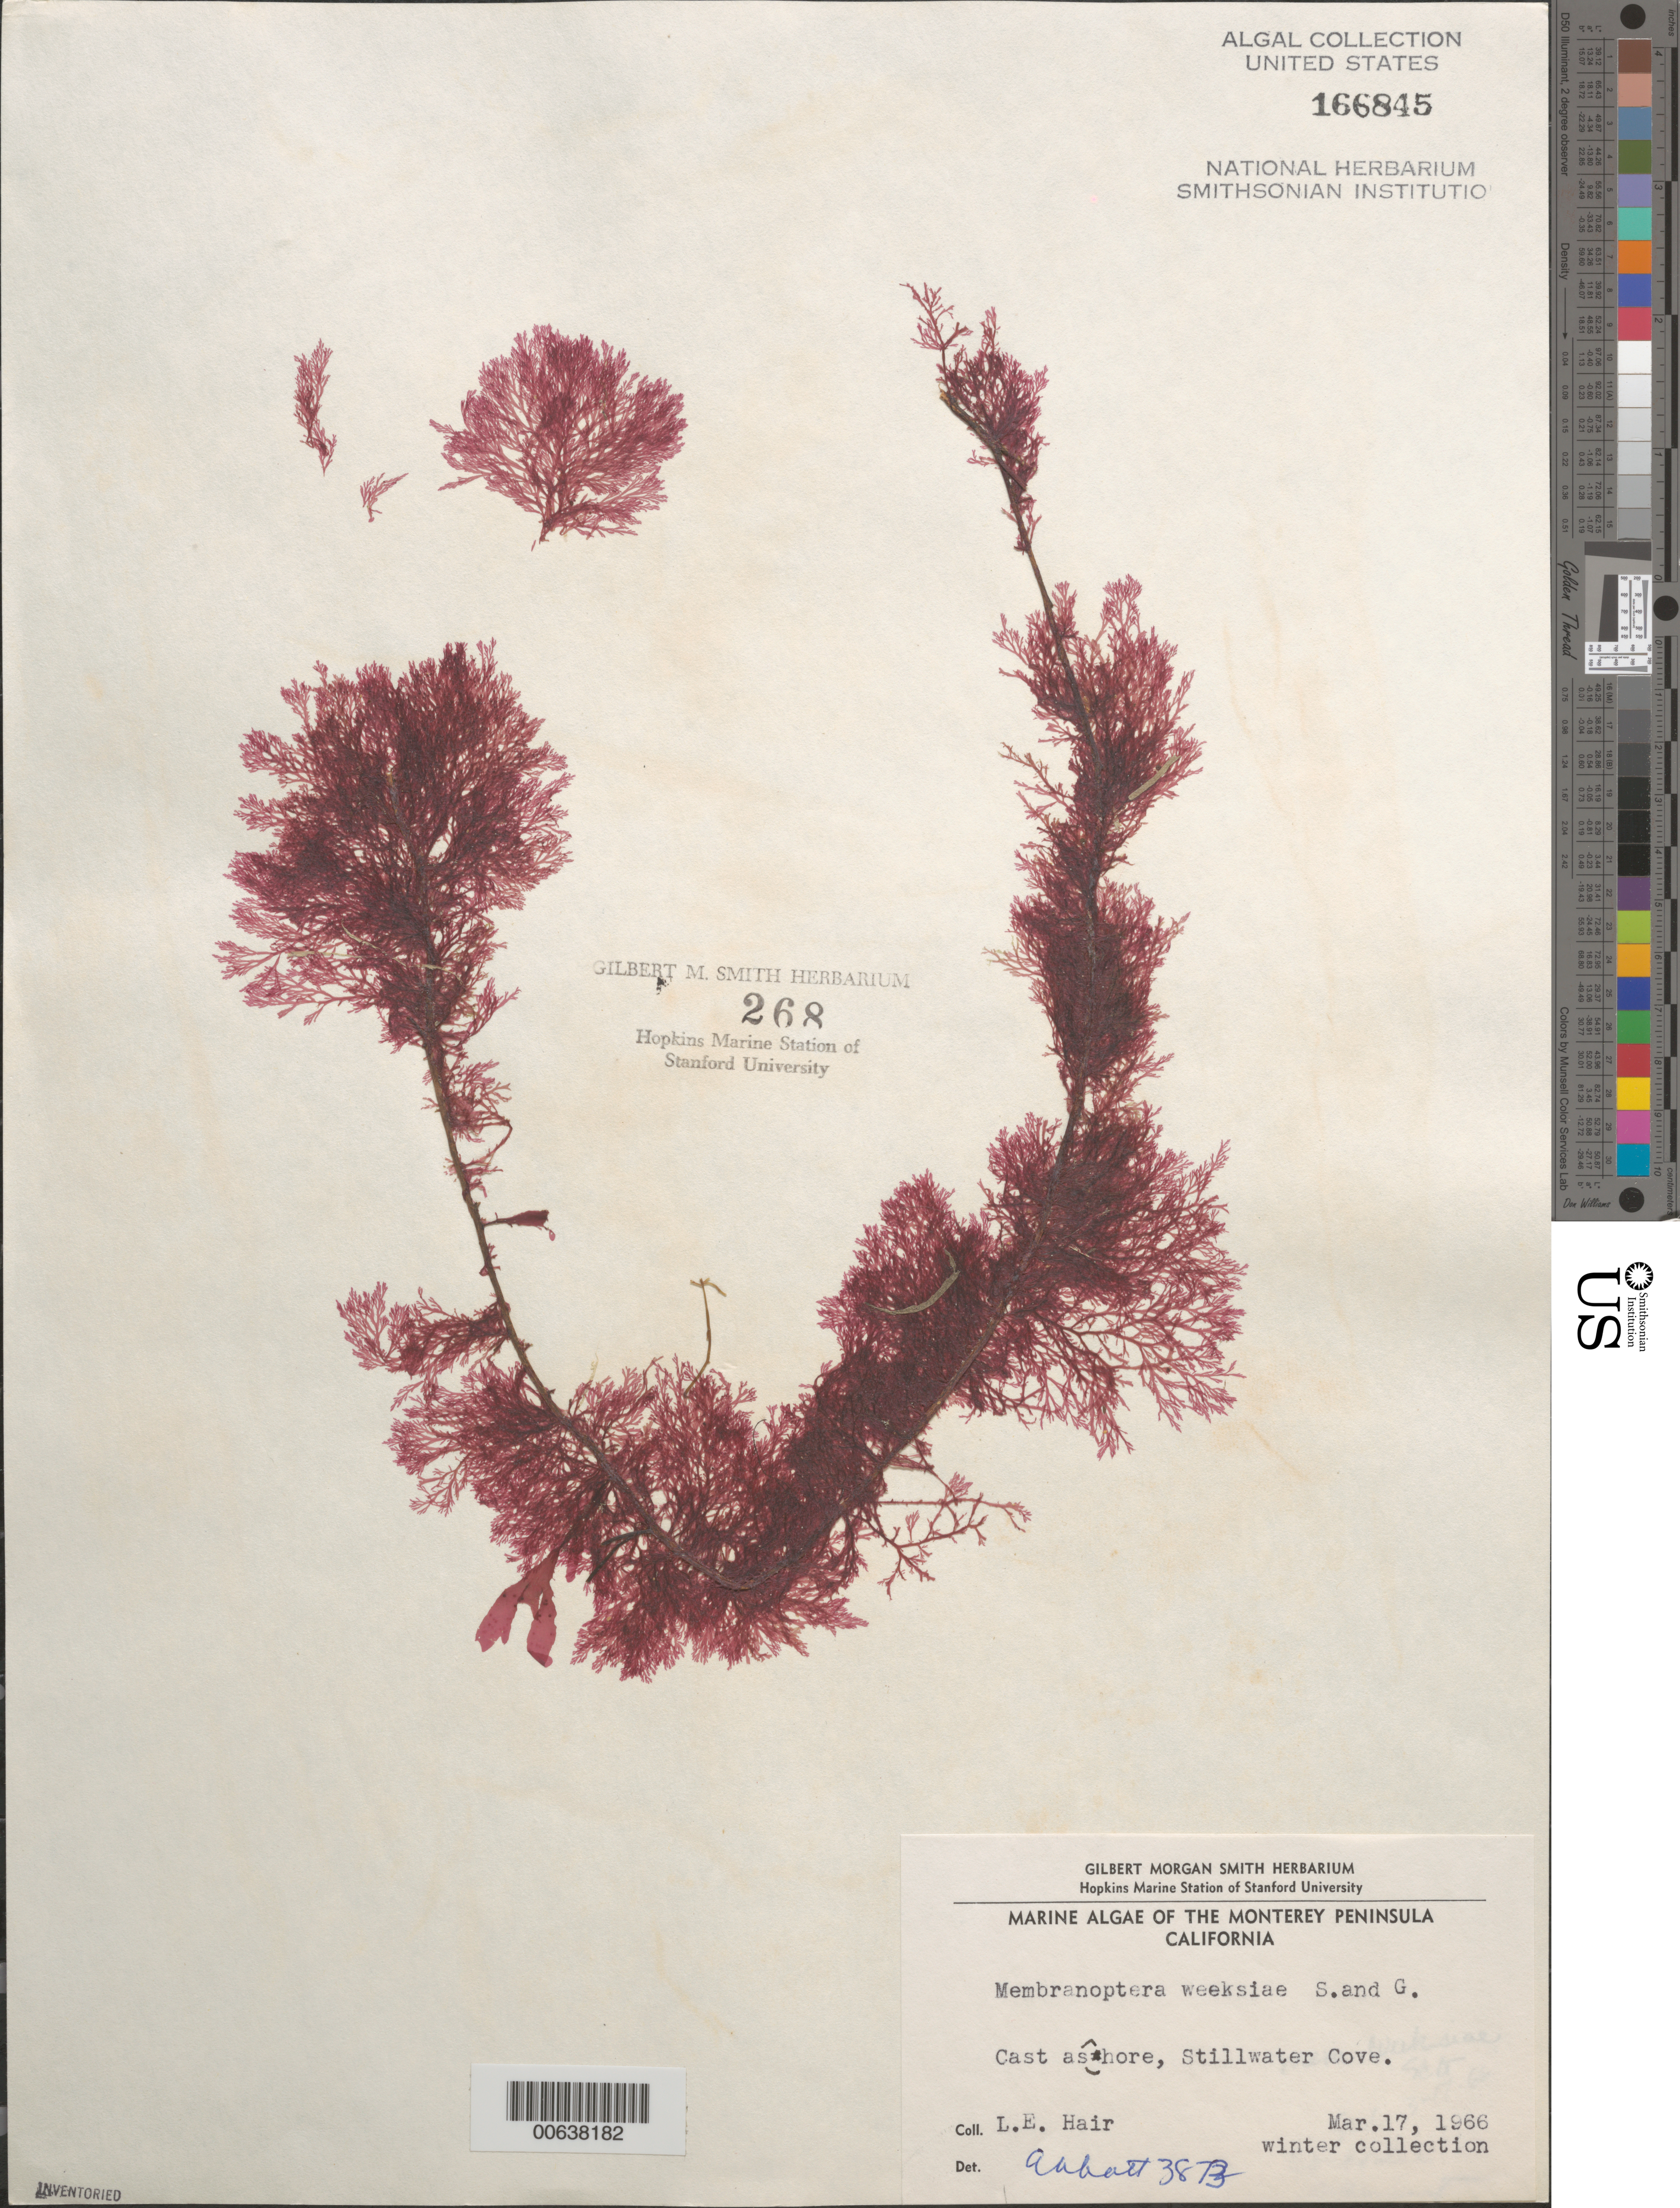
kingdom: Plantae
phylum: Rhodophyta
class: Florideophyceae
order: Ceramiales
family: Delesseriaceae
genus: Membranoptera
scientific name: Membranoptera weeksiae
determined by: Abbott, Isabella A.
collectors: L. Hair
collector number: IAA 3873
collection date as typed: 17 Mar 1966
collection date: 1966-03-17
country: United States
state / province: California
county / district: Monterey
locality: Stillwater Cove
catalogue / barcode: US 166845